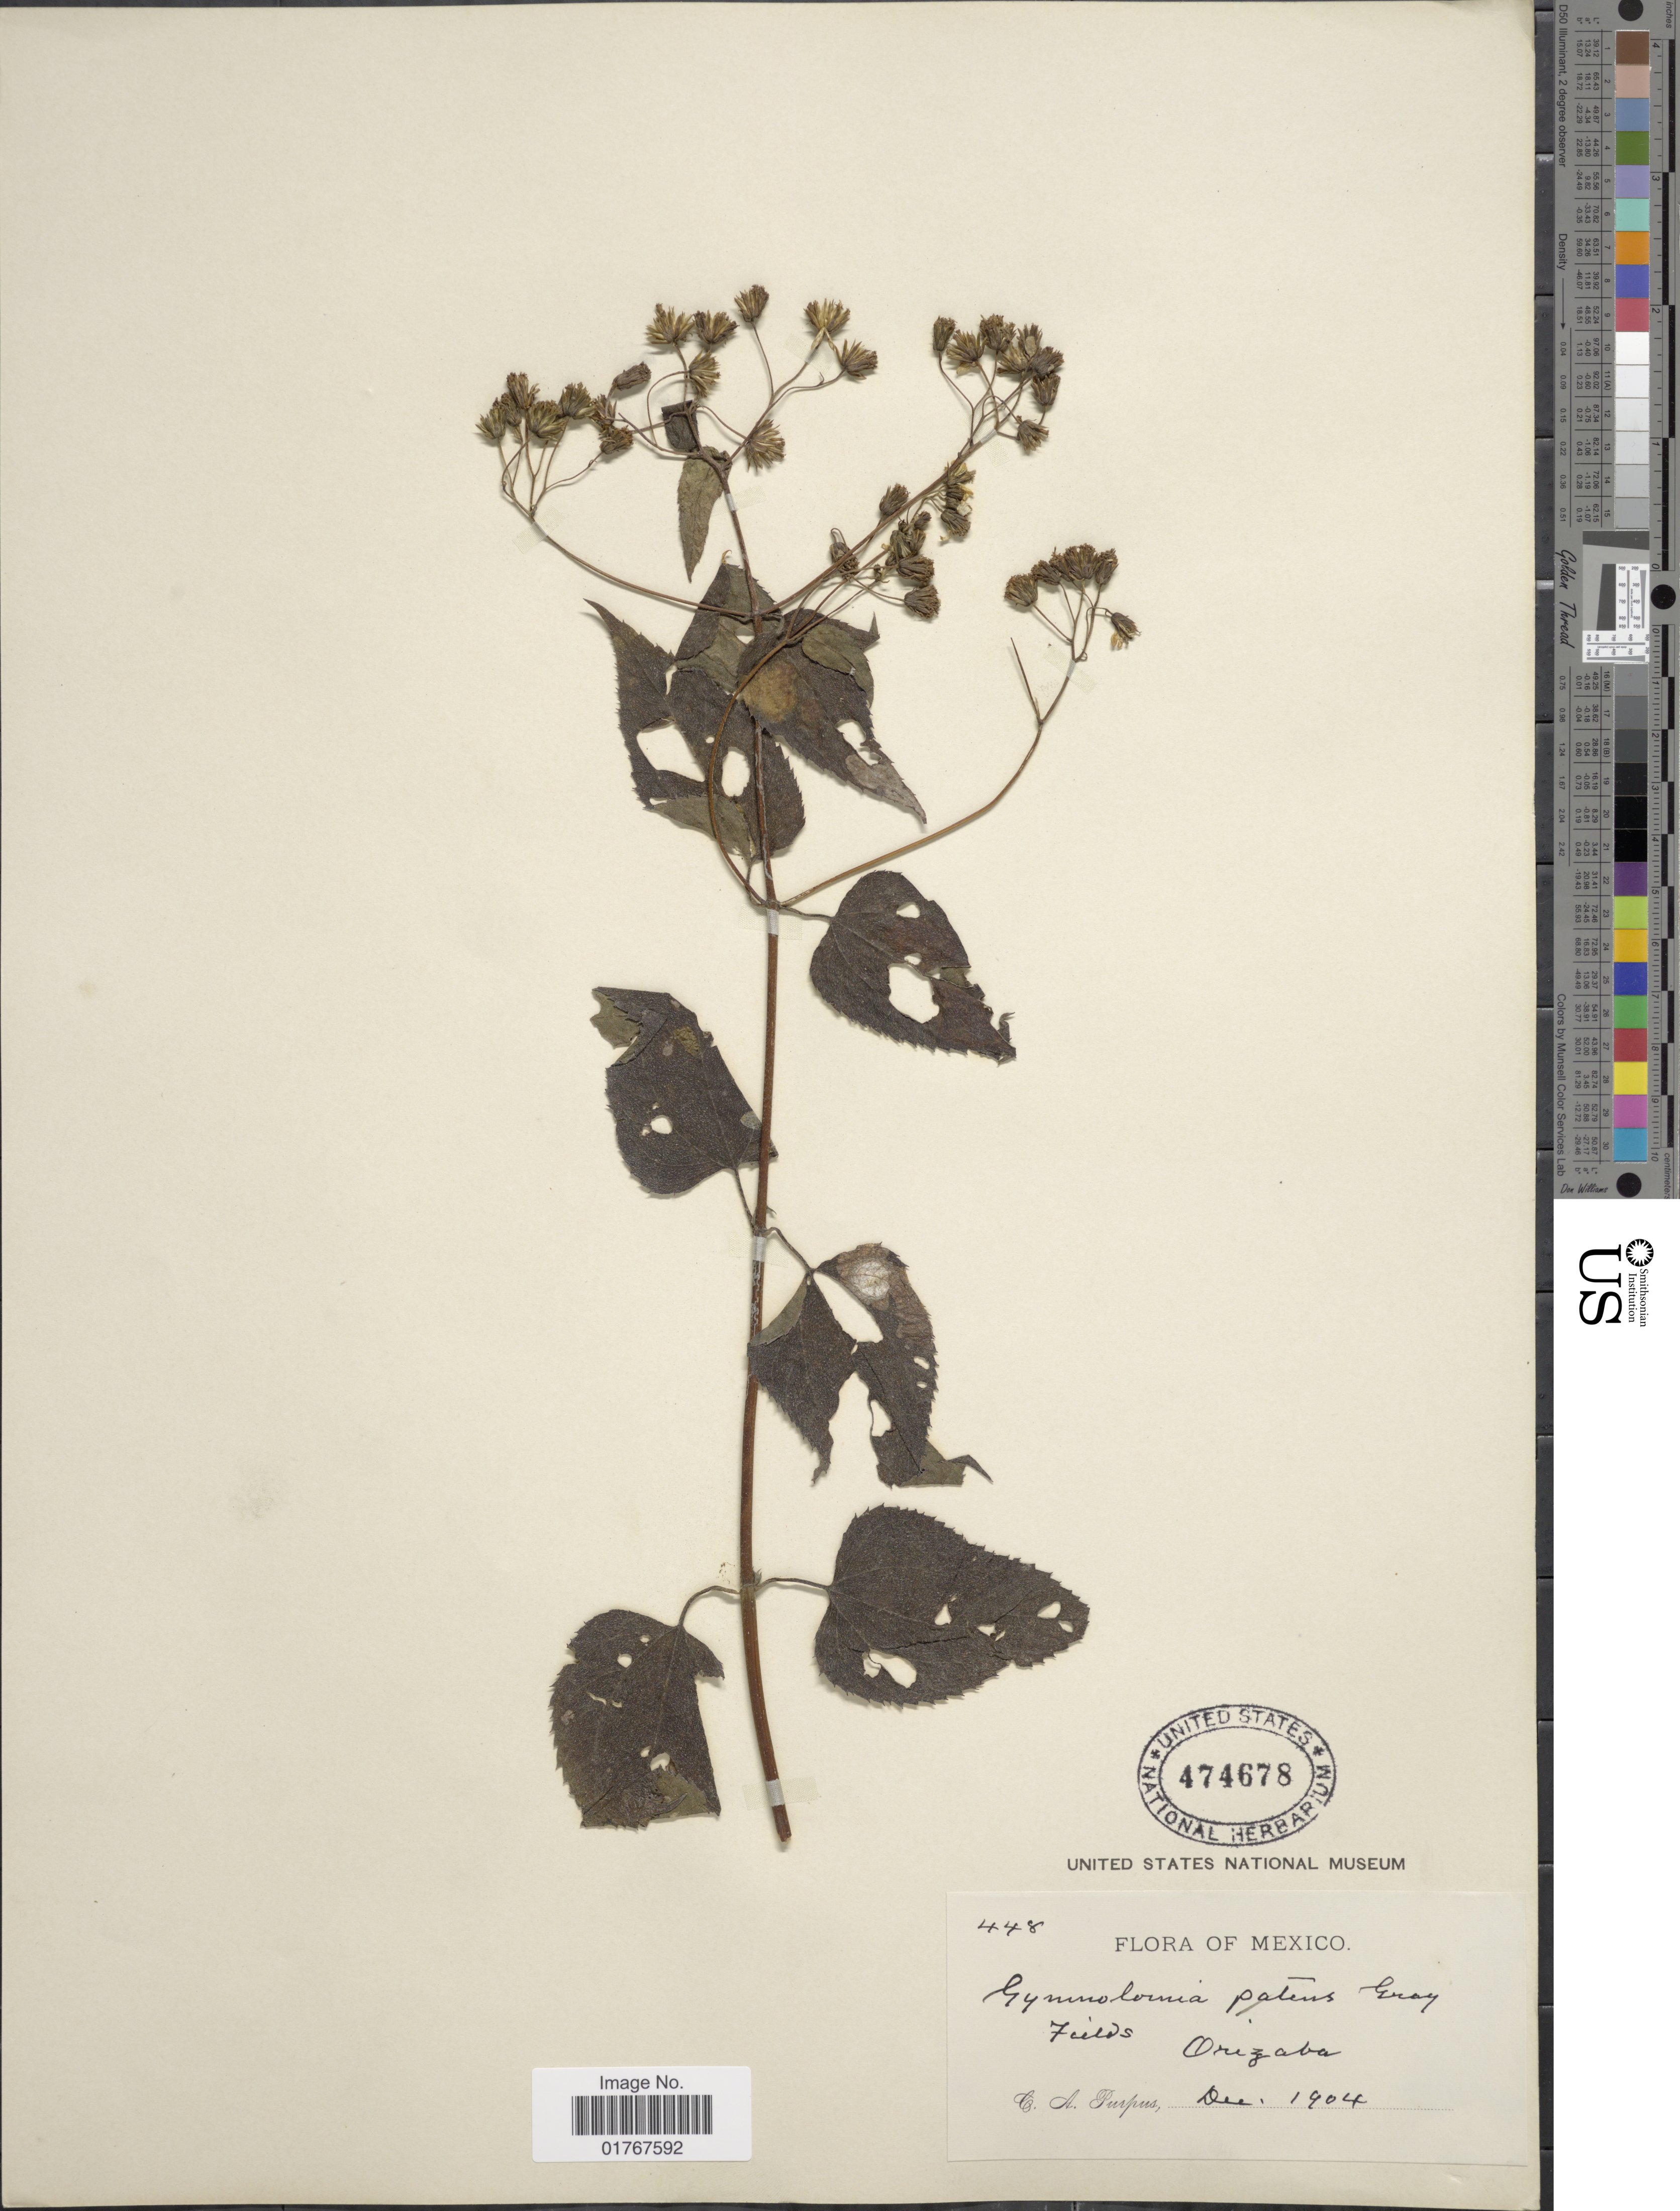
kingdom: Plantae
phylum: Tracheophyta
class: Magnoliopsida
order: Asterales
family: Asteraceae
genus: Viguiera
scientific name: Viguiera cordata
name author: (Hook. & Arn.) D'Arcy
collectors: C. A. Purpus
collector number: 448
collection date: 1904-12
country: Mexico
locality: Fields, Orizaba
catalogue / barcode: US 474678